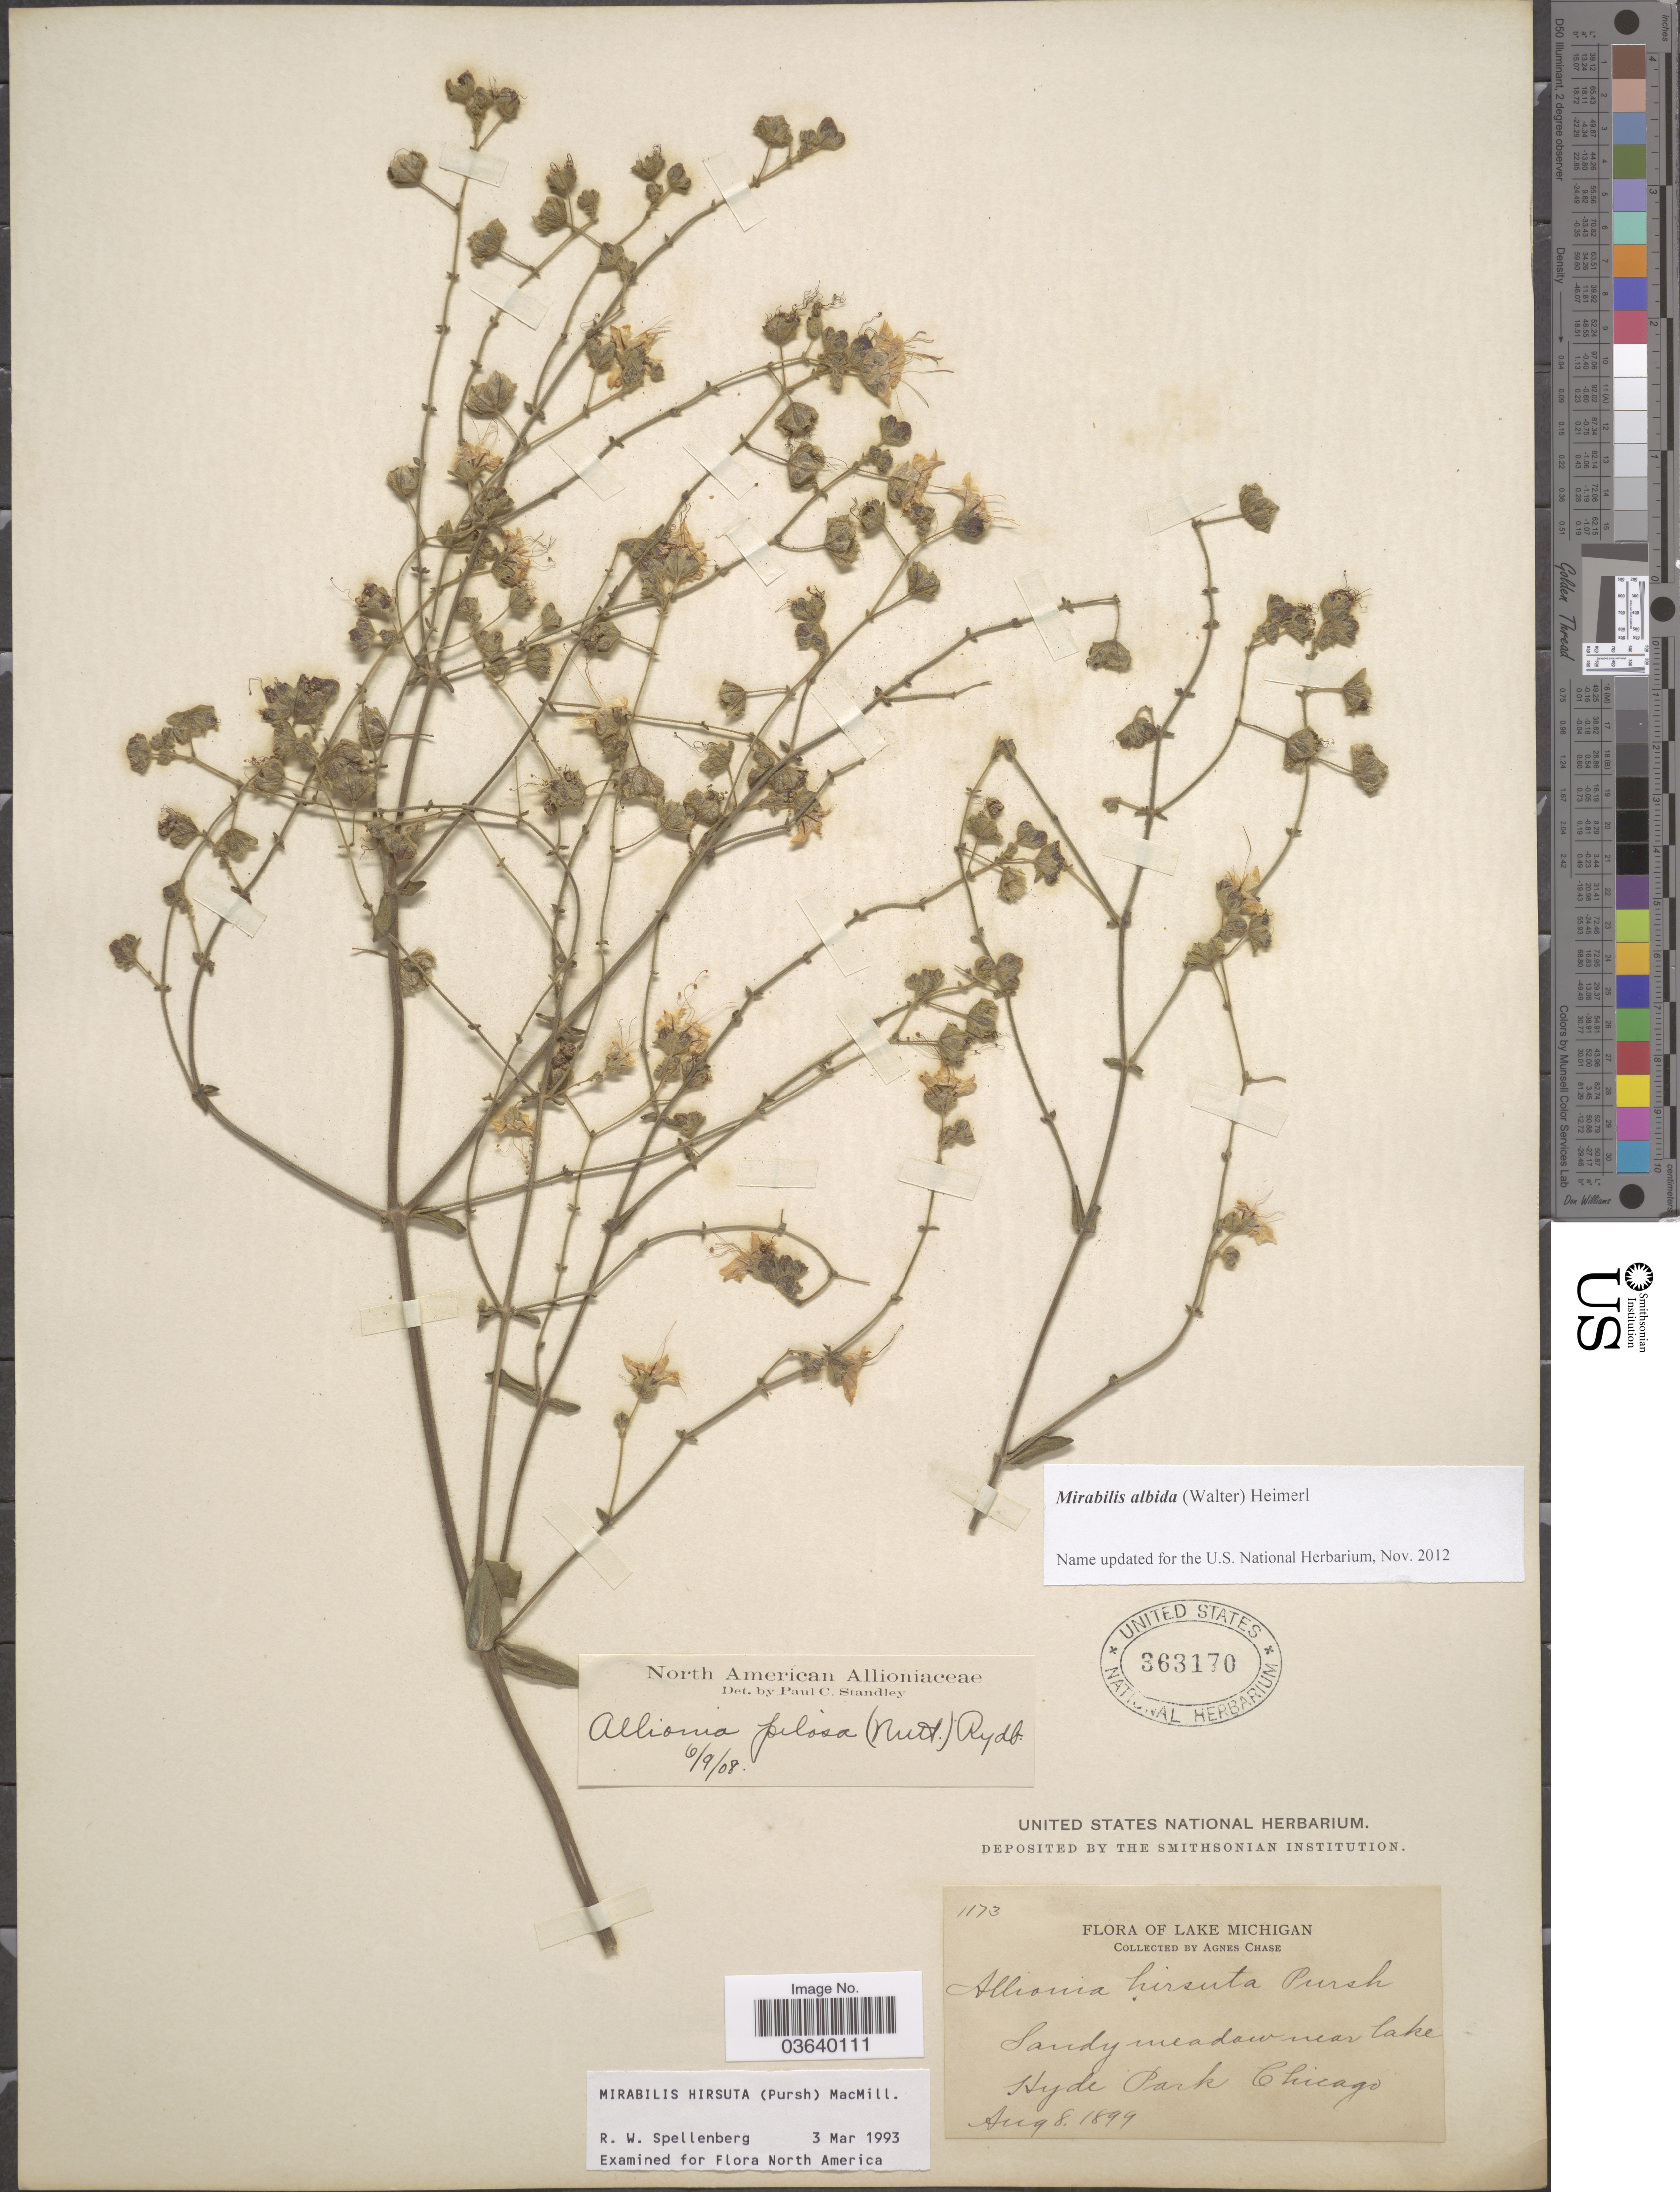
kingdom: Plantae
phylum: Tracheophyta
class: Magnoliopsida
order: Caryophyllales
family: Nyctaginaceae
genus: Mirabilis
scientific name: Mirabilis albida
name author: (Walter) Heimerl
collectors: A. Chase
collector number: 1173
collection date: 1899-08-08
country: United States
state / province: Michigan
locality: Lake Michigan. Hyde Park Chicago.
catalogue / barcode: US 363170